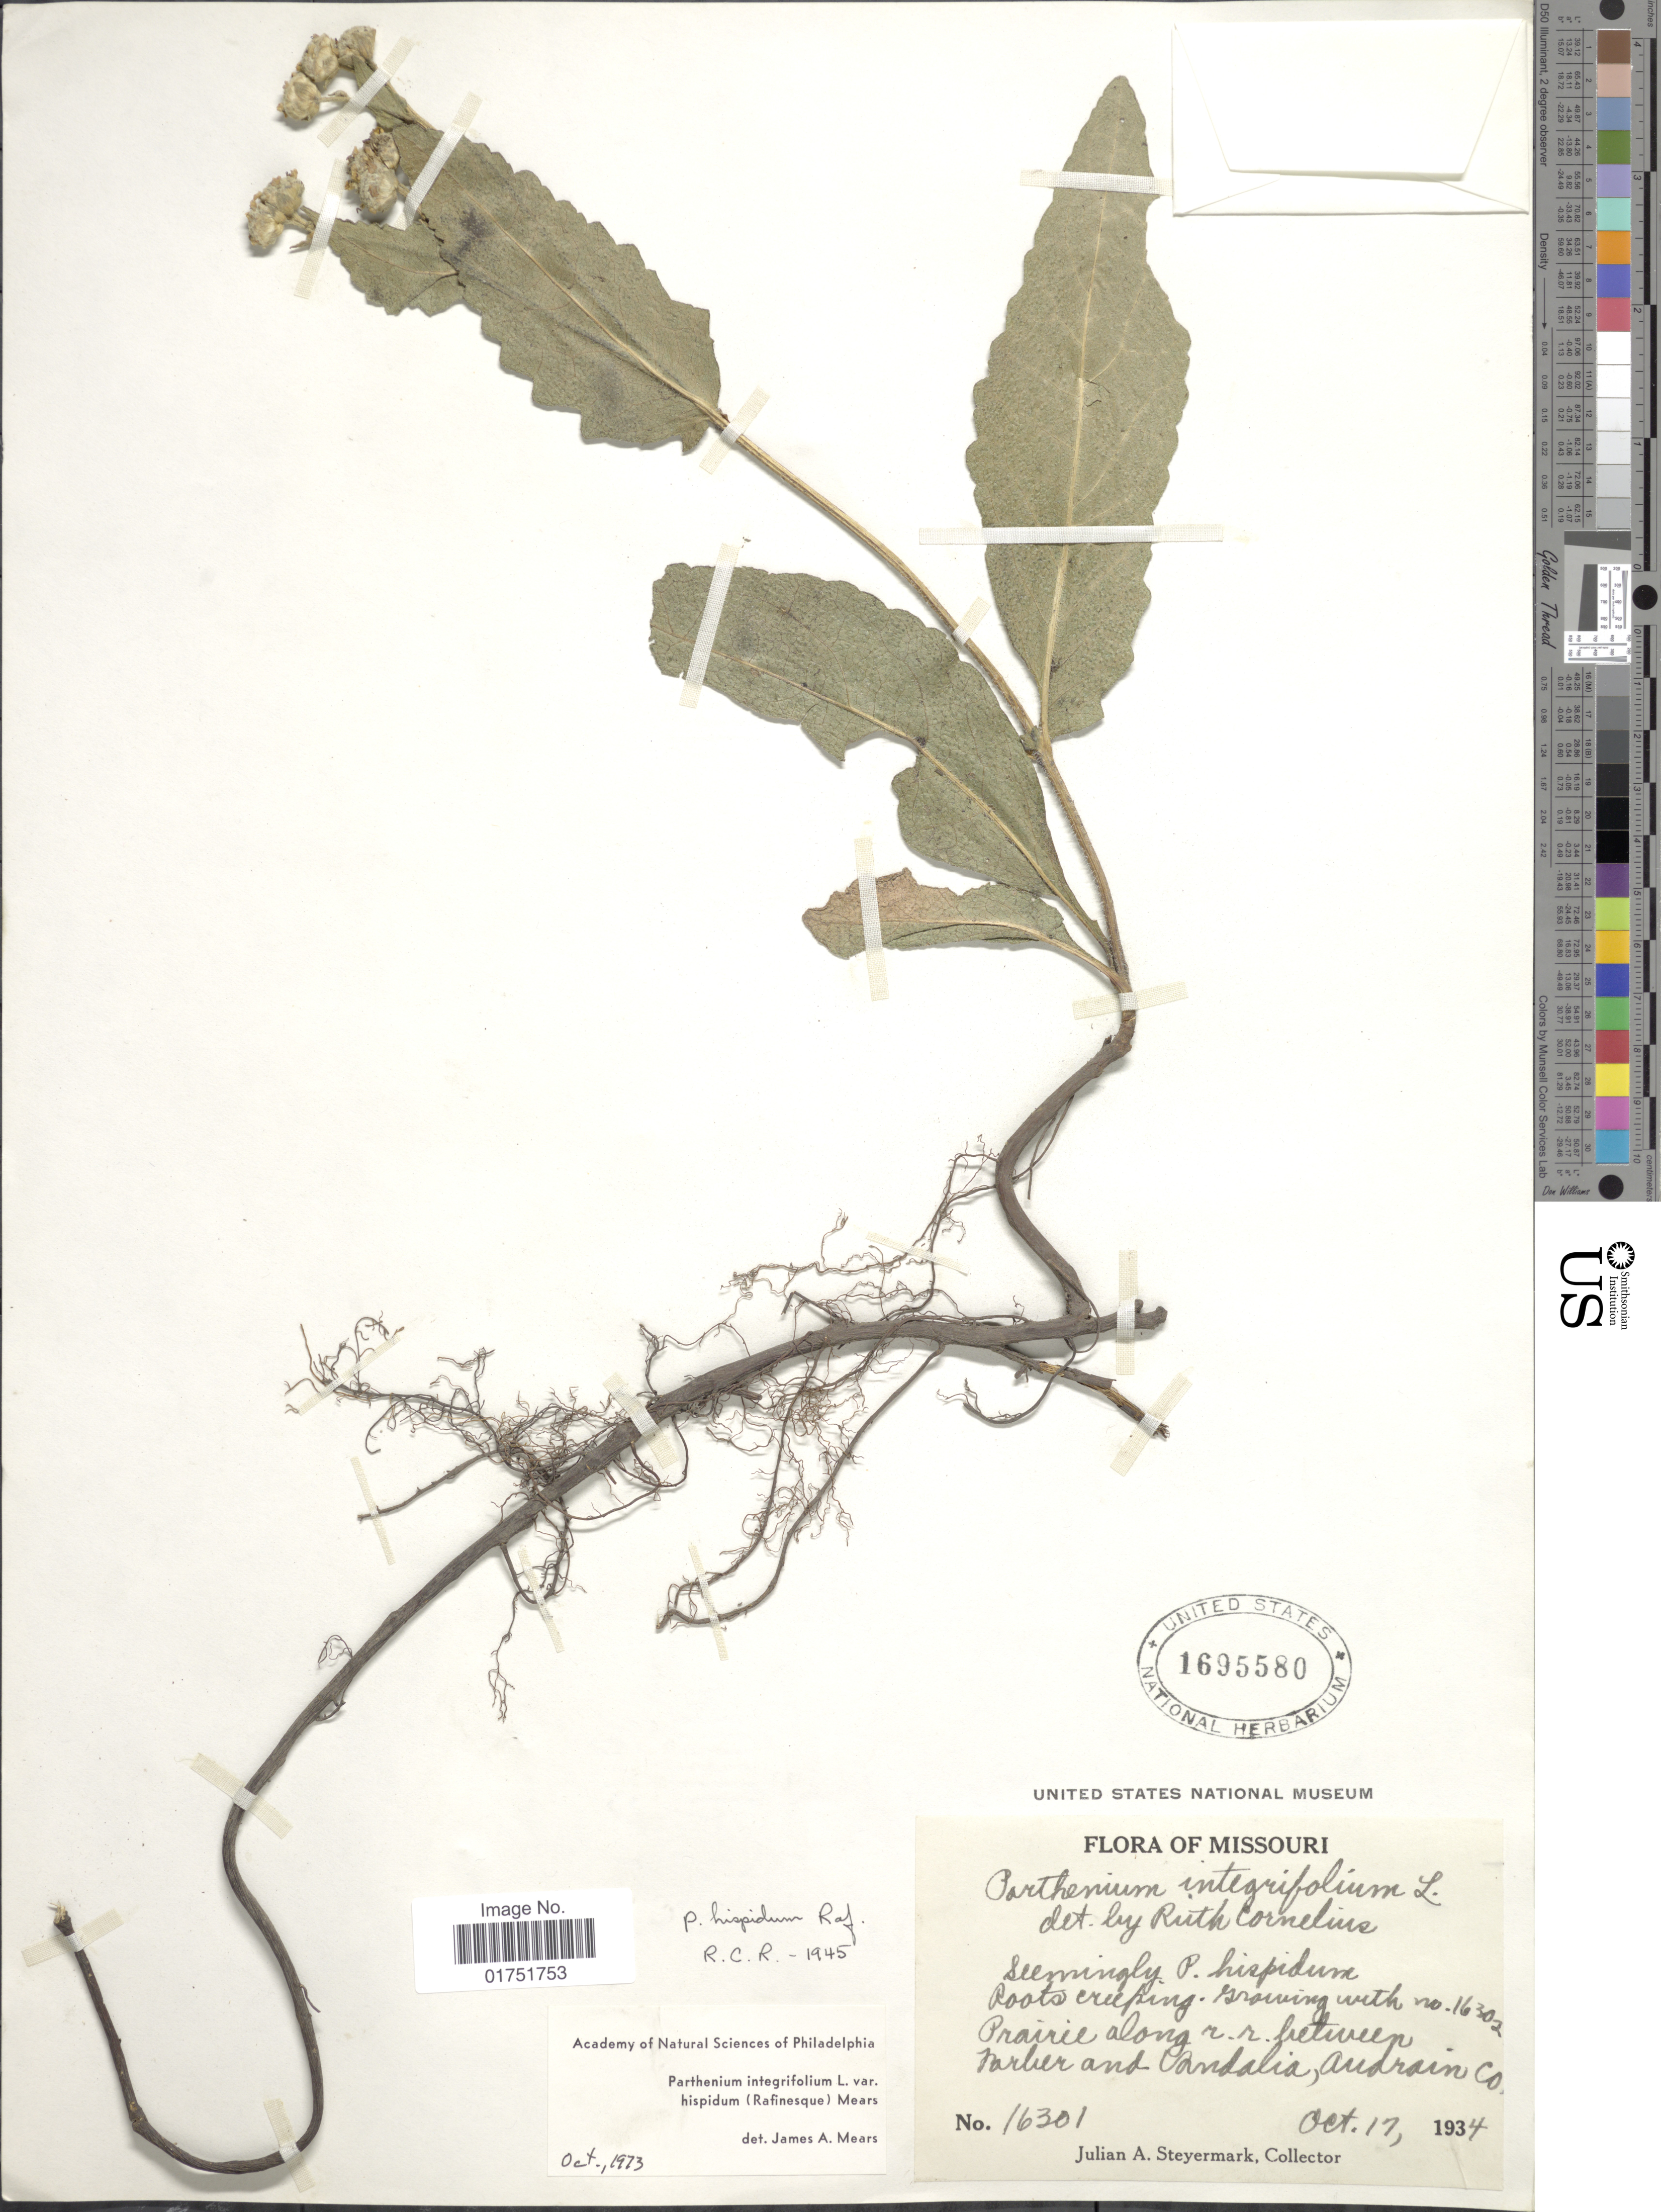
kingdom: Plantae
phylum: Tracheophyta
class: Magnoliopsida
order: Asterales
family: Asteraceae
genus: Parthenium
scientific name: Parthenium hispidum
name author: Raf.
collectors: J. Steyermark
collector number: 16301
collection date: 1934-10-17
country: United States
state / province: Missouri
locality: Prairie along r. r. between Farber and Vandalia, Audrain Co.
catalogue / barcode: US 1695580